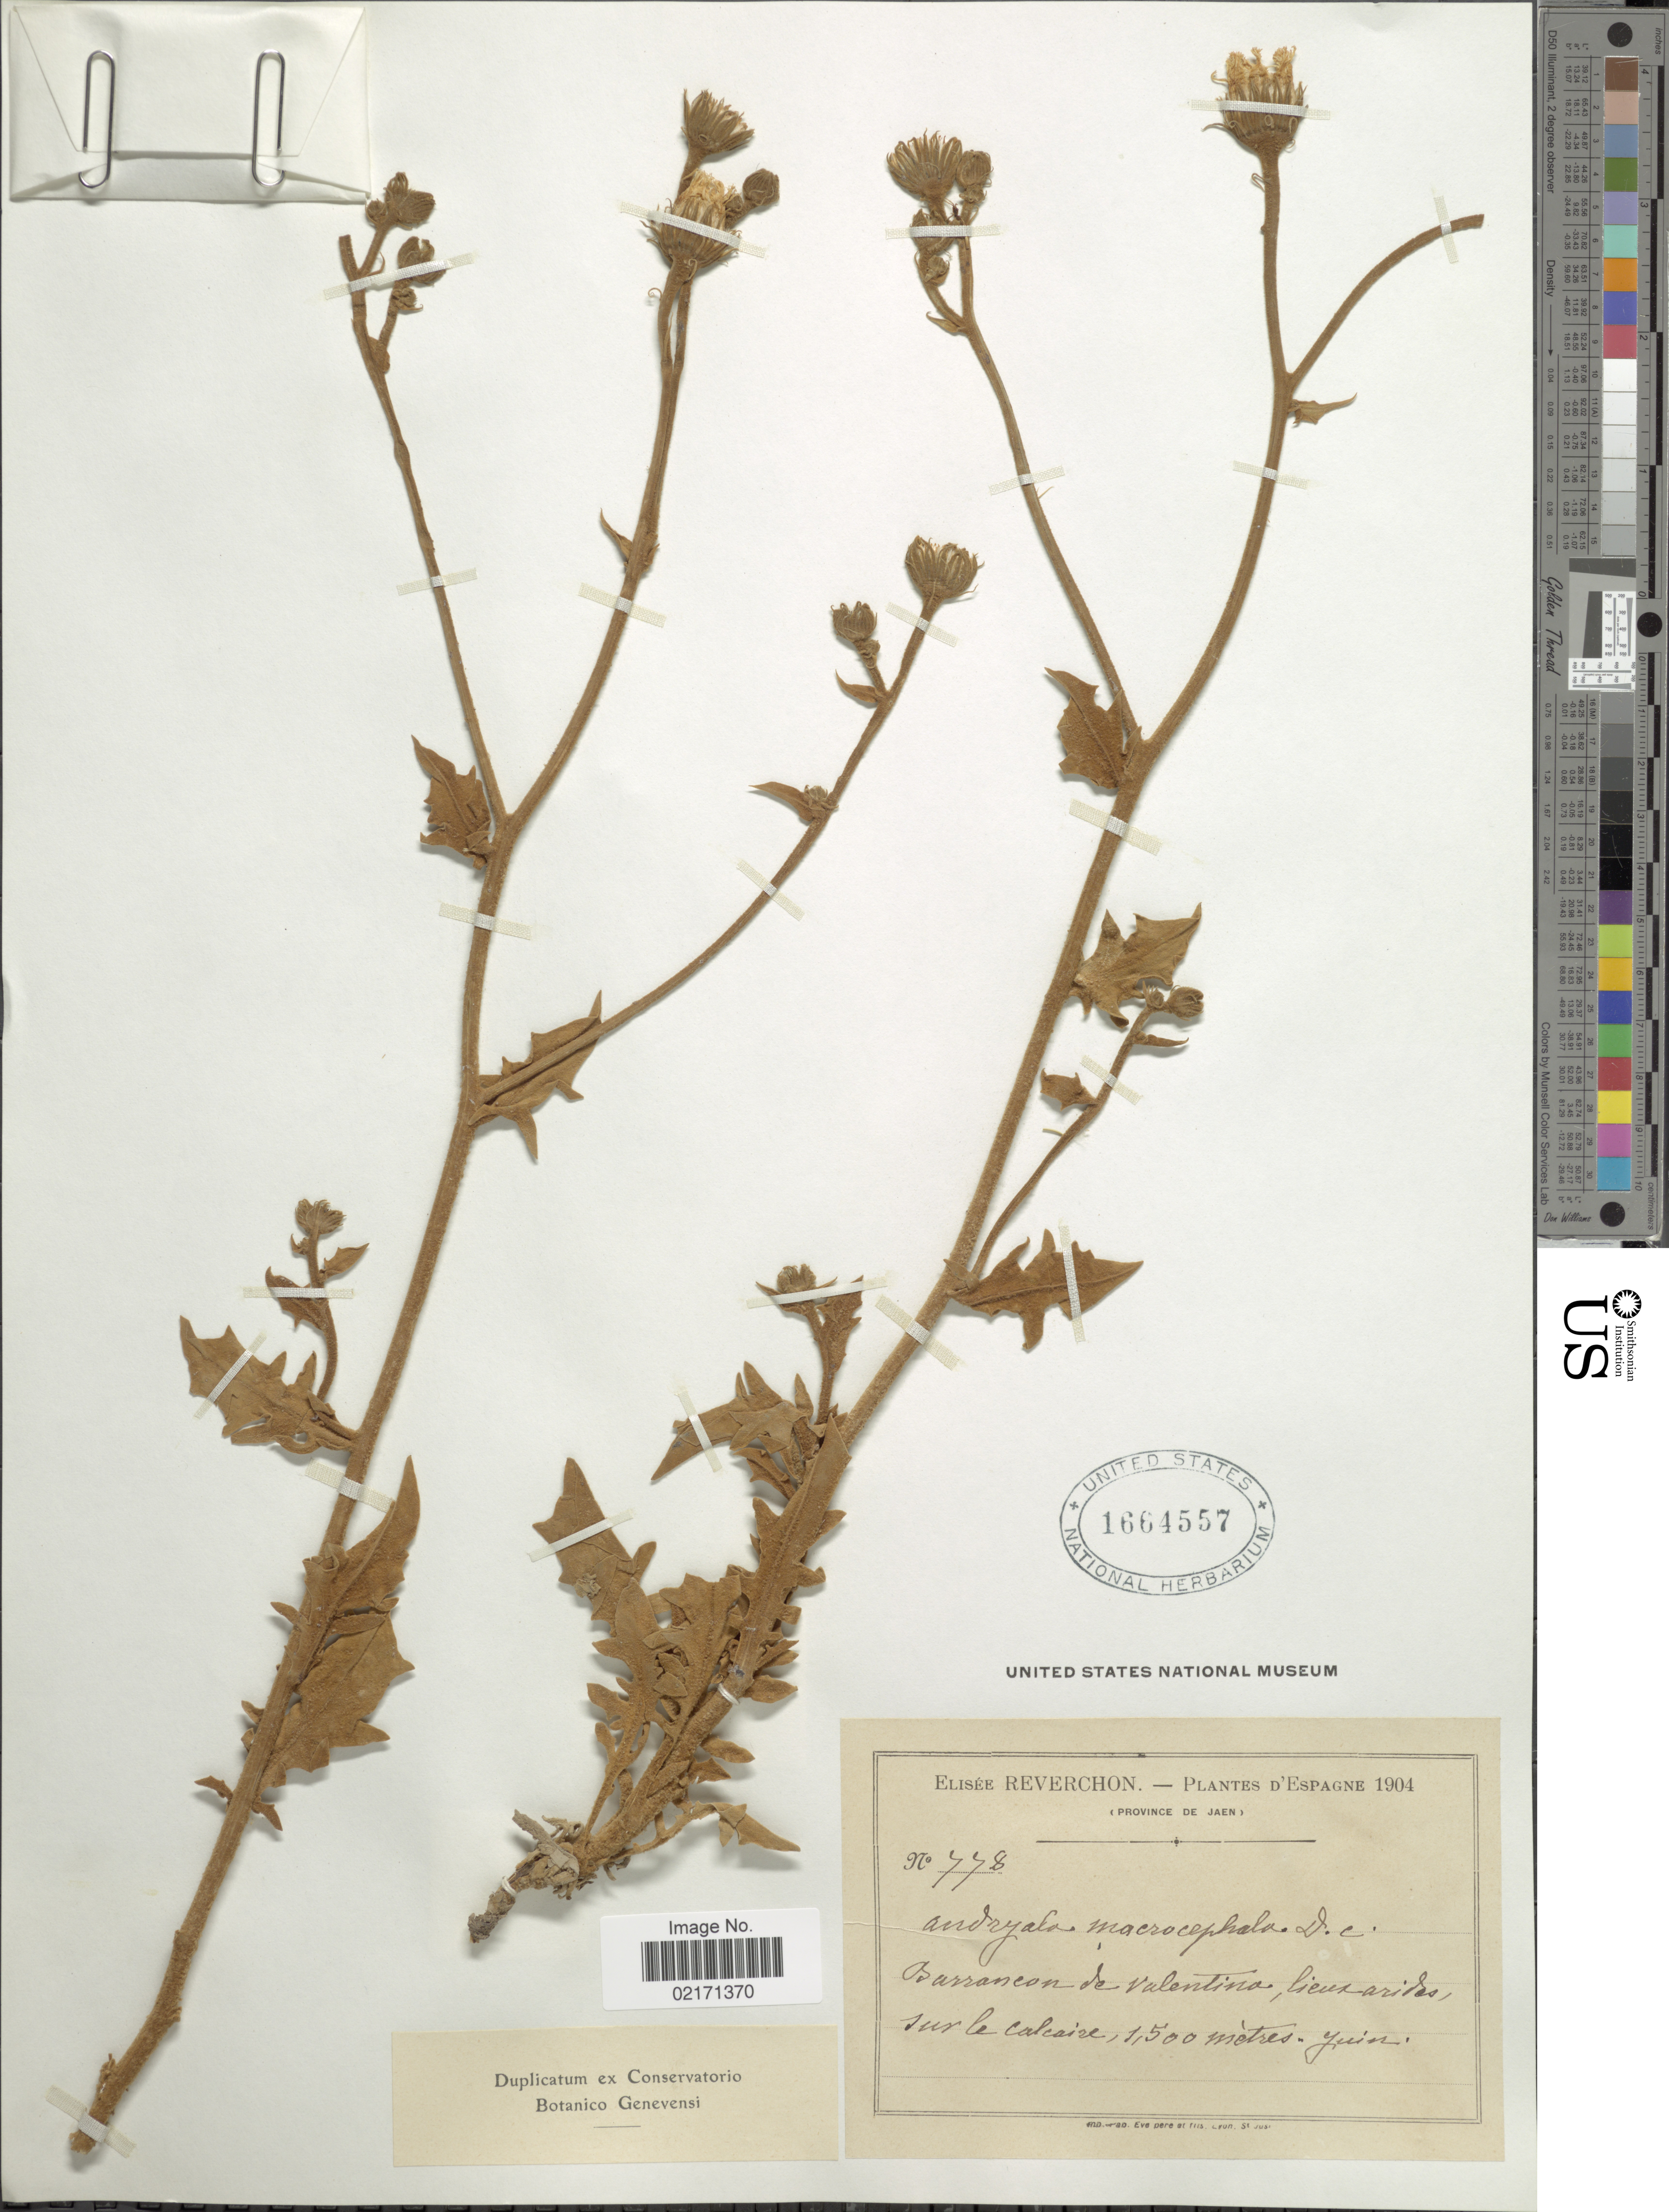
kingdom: Plantae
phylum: Tracheophyta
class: Magnoliopsida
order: Asterales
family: Asteraceae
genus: Andryala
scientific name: Andryala ragusina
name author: L.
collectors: E. Reverchon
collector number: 778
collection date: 1904-06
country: Spain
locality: Province de Jaen. Barrancon de Valentine lieux arides sur le calcaire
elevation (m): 1500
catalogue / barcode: US 1664557